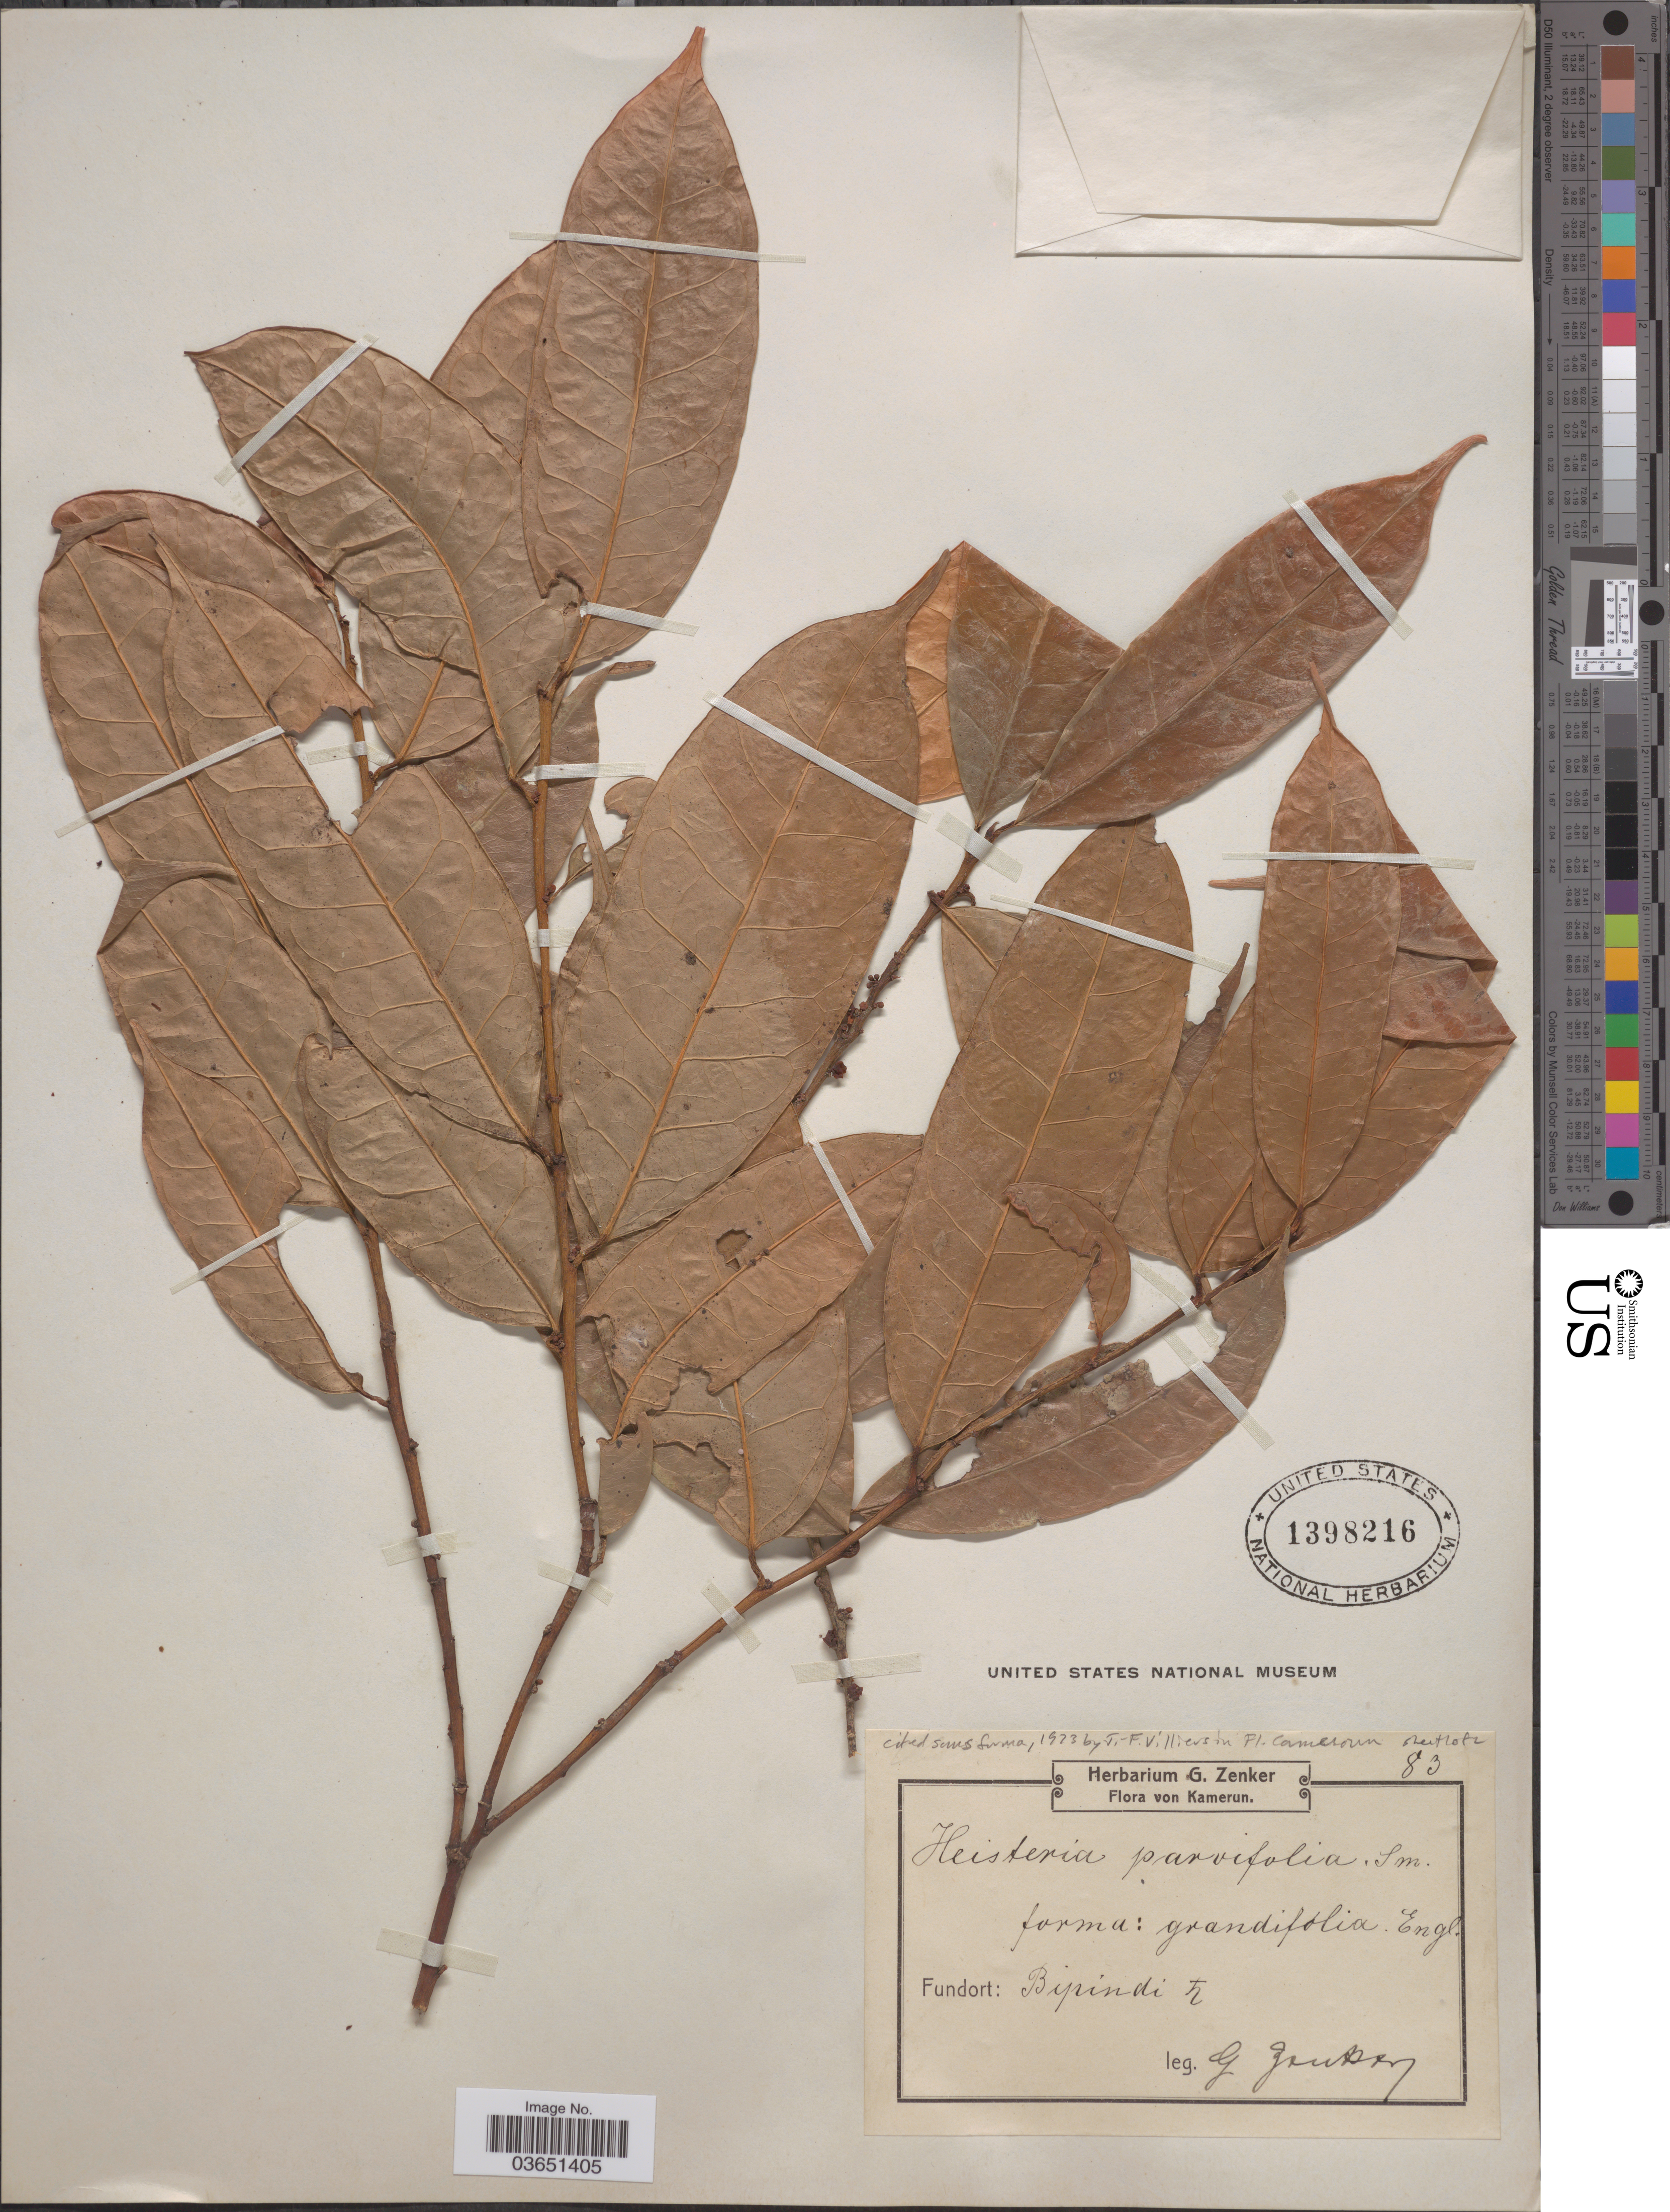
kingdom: Plantae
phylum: Tracheophyta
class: Magnoliopsida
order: Santalales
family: Erythropalaceae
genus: Heisteria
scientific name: Heisteria parvifolia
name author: Sm.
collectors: G. A. Zenker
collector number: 83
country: Cameroon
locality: Bipindi.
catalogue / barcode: US 1398216